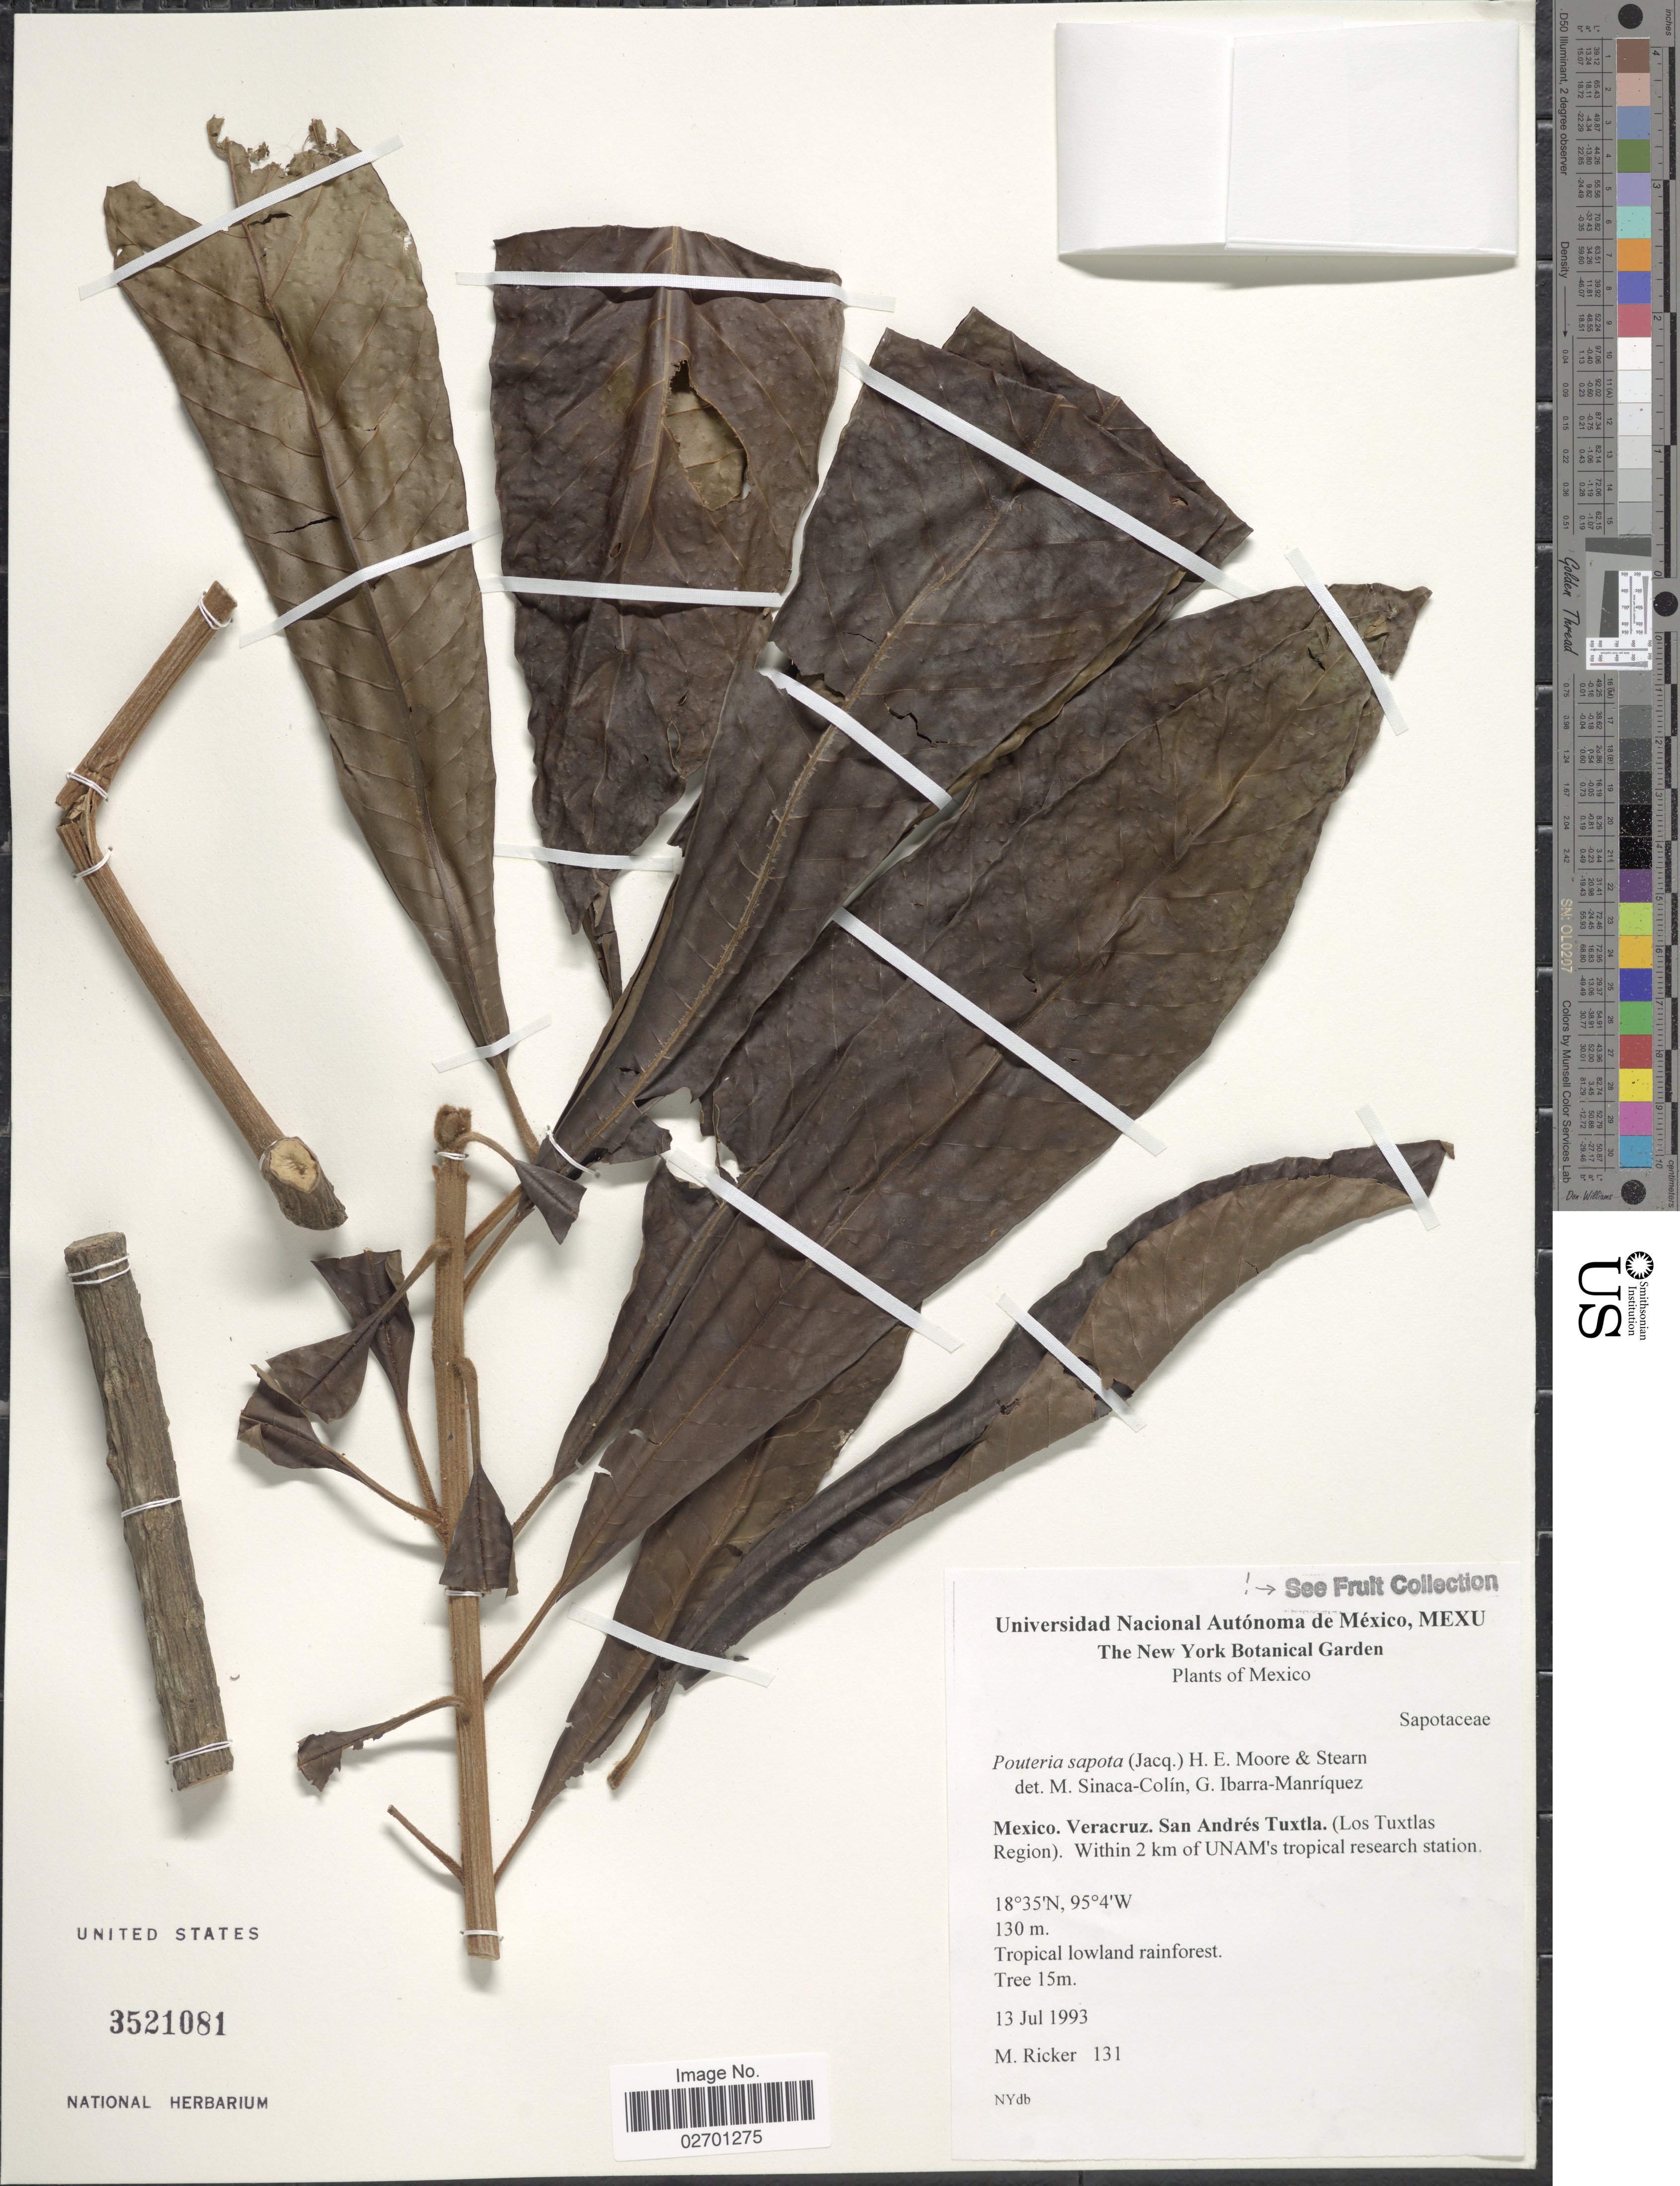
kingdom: Plantae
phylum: Tracheophyta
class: Magnoliopsida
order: Ericales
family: Sapotaceae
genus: Pouteria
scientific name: Pouteria sapota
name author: (Jacq.) H.E. Moore & Stearn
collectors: M. Ricker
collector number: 131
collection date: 1993-07-13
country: Mexico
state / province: Veracruz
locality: Veracruz, San Andres Tuxtla (Los Tuxtlas Region), within 2 km of UNAM's tropical research station.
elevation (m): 130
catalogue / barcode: US 3521081